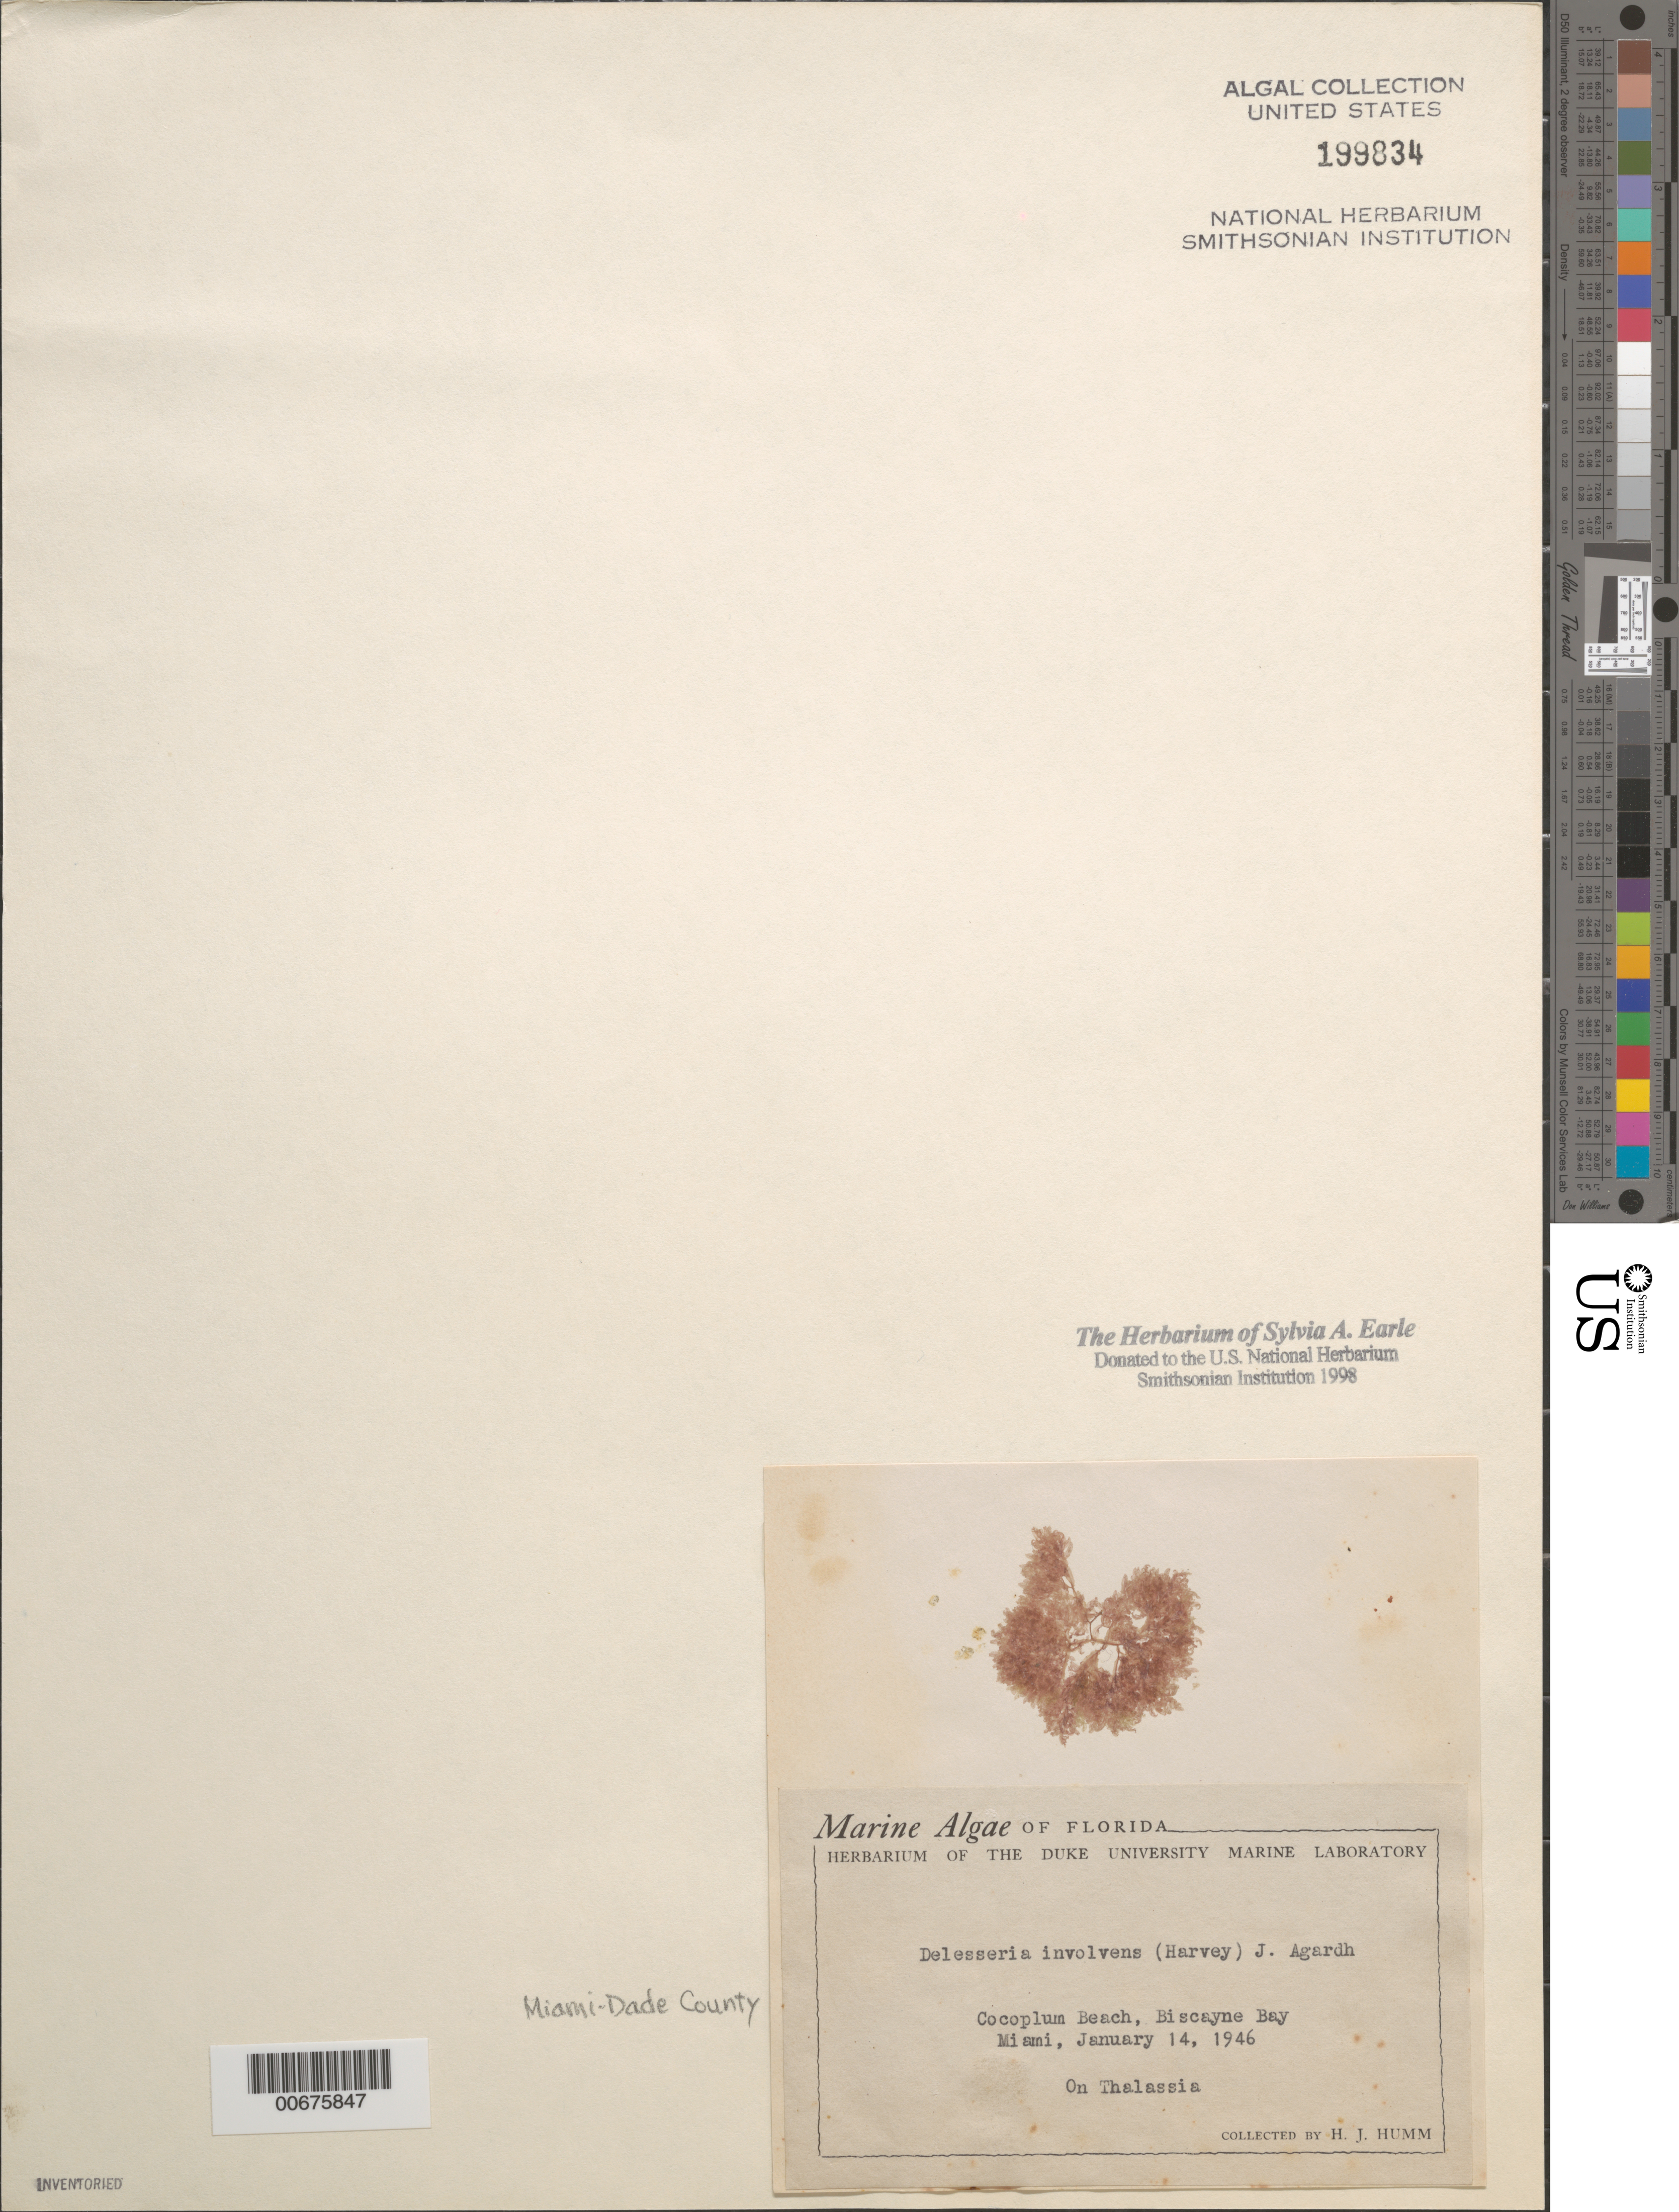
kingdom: Plantae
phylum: Rhodophyta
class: Florideophyceae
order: Ceramiales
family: Delesseriaceae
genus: Hypoglossum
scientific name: Hypoglossum involvens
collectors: H. J. Humm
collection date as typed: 14 Jan 1946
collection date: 1946-01-14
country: United States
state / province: Florida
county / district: Miami-Dade County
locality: Cocoplum Beach, Biscayne Bay, Miami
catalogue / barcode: US 199834